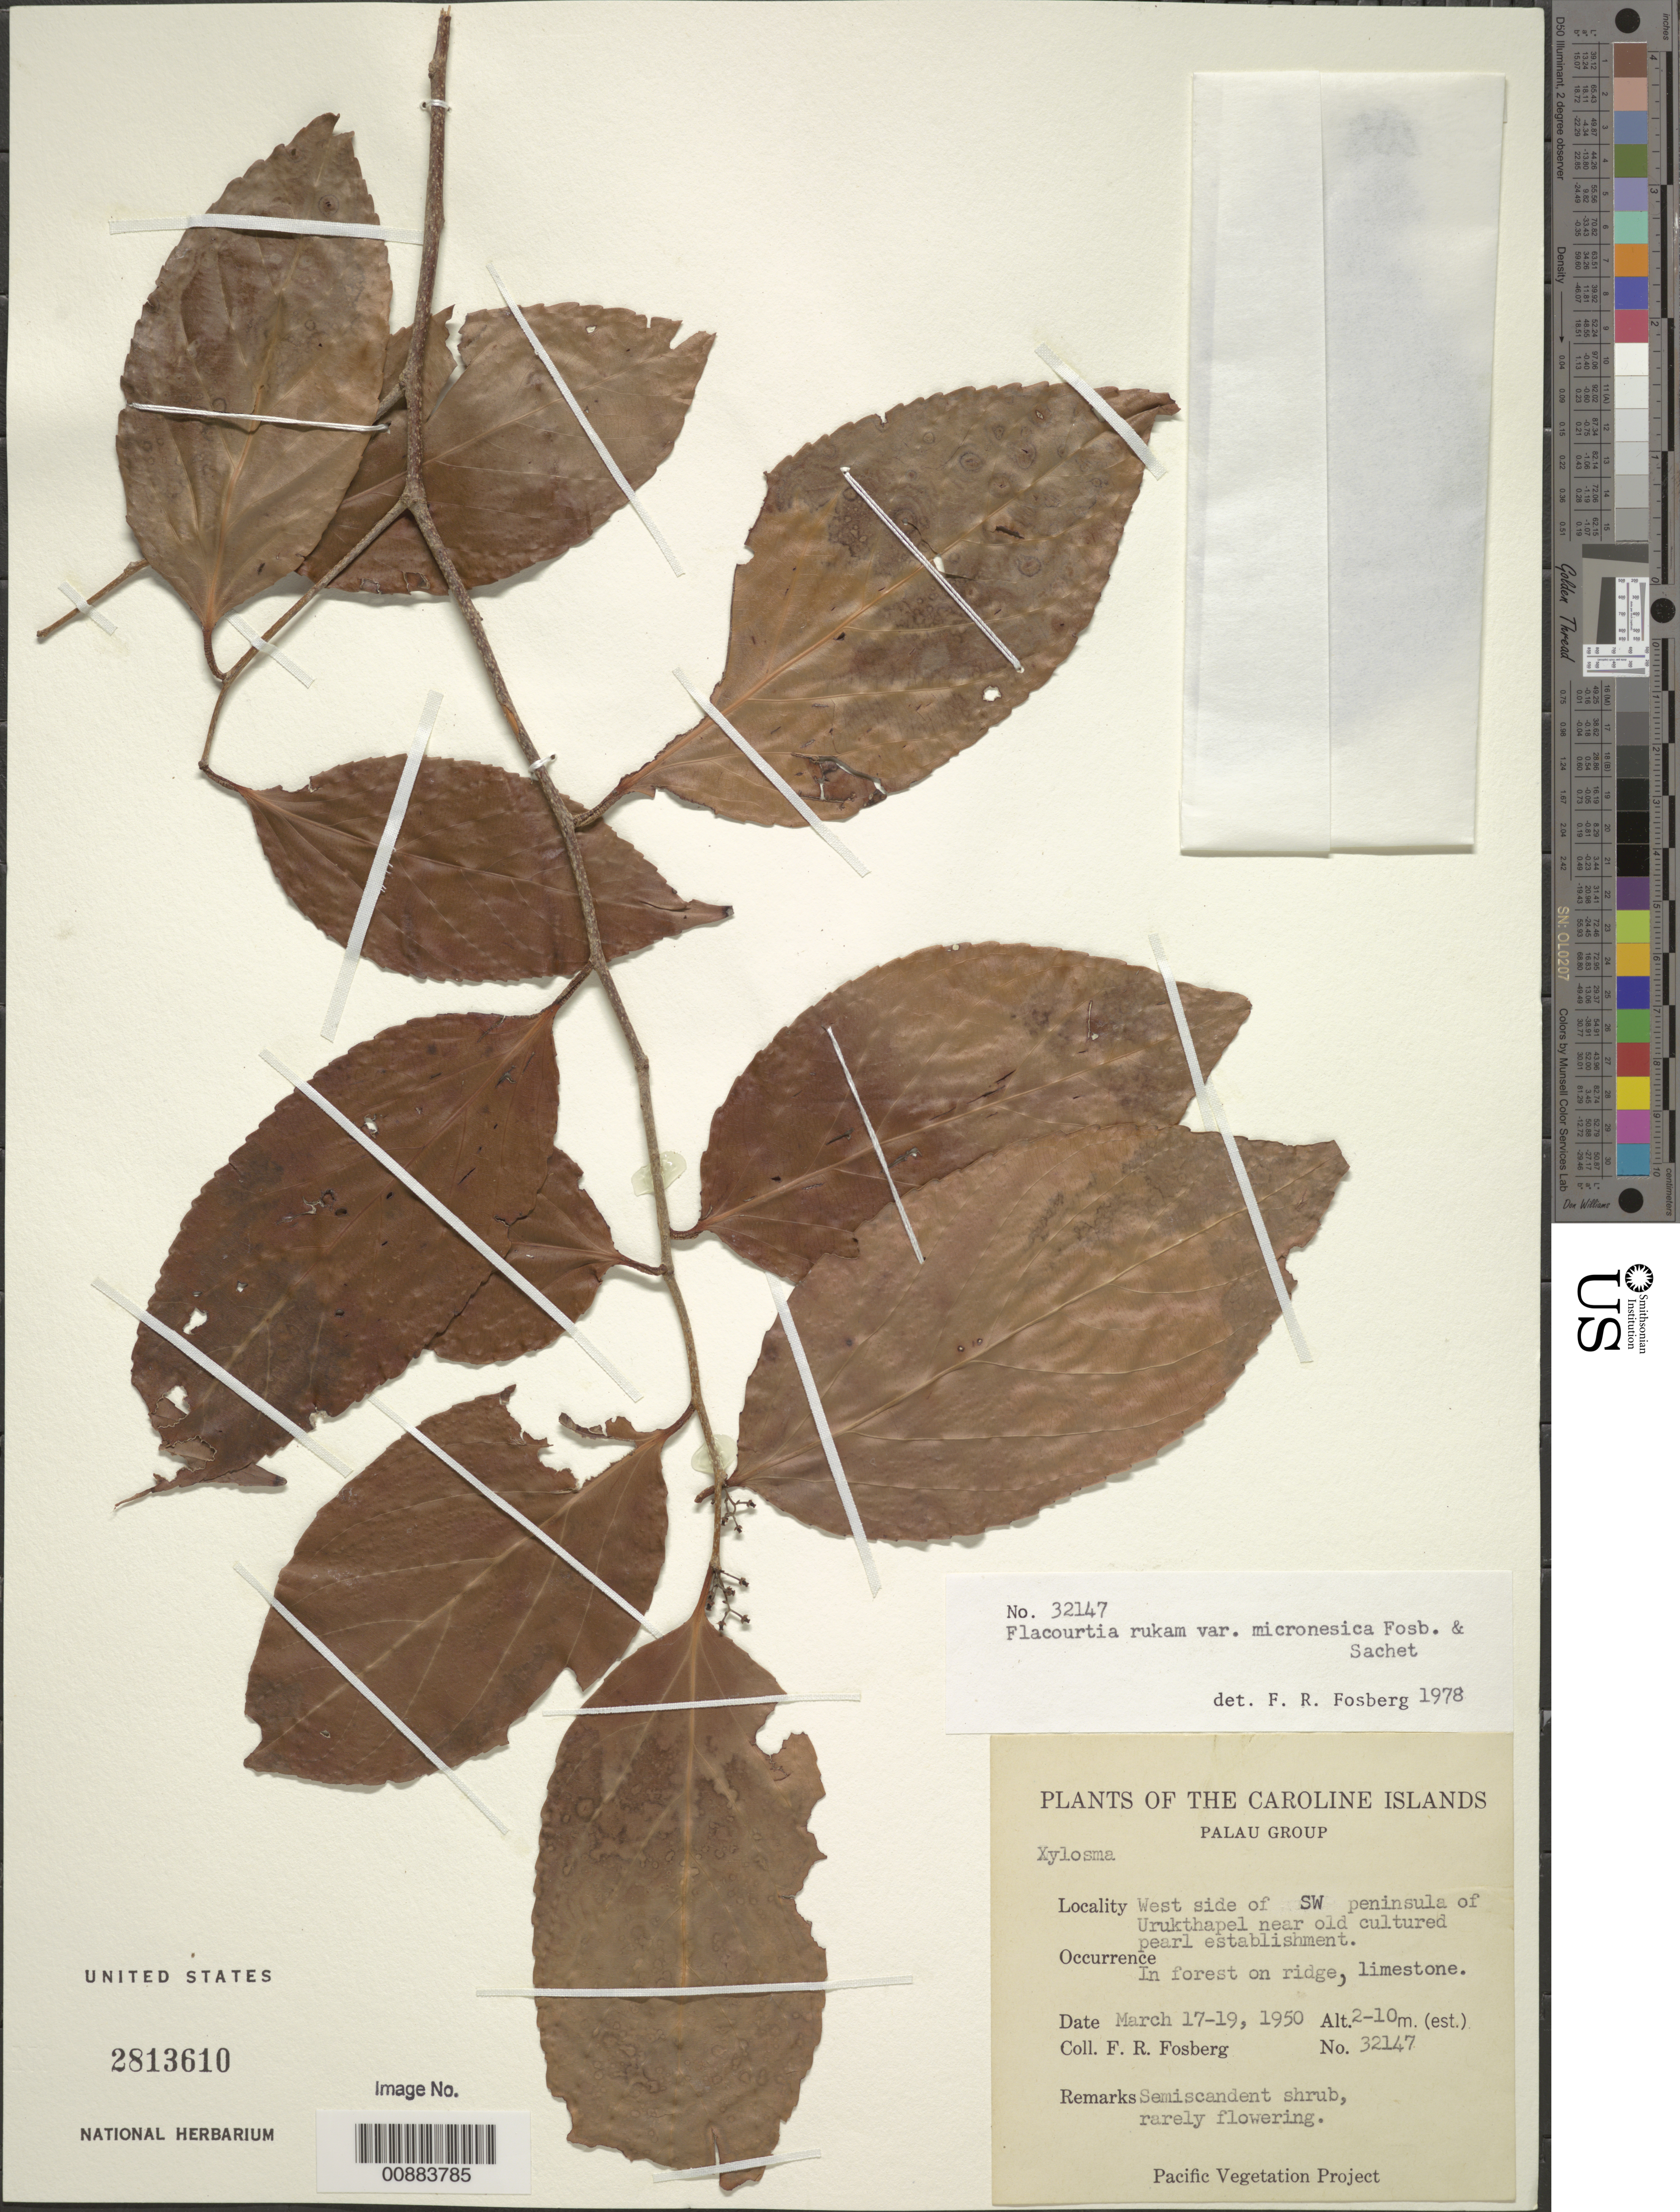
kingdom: Plantae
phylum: Tracheophyta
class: Magnoliopsida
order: Malpighiales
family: Salicaceae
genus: Flacourtia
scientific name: Flacourtia rukam var. micronesica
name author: Fosberg & Sachet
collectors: F. R. Fosberg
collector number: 32147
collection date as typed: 17 Mar 1950 to 19 Mar 1950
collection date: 1950-03-17/1950-03-19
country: Palau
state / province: Koror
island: Ngeruktabel [Urukthapel]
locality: West side of SW peninsula of Ngeruktabel (Urukthapel) near old cultured pearl establishment.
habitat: In forest on ridge, limestone.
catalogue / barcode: US 2813610